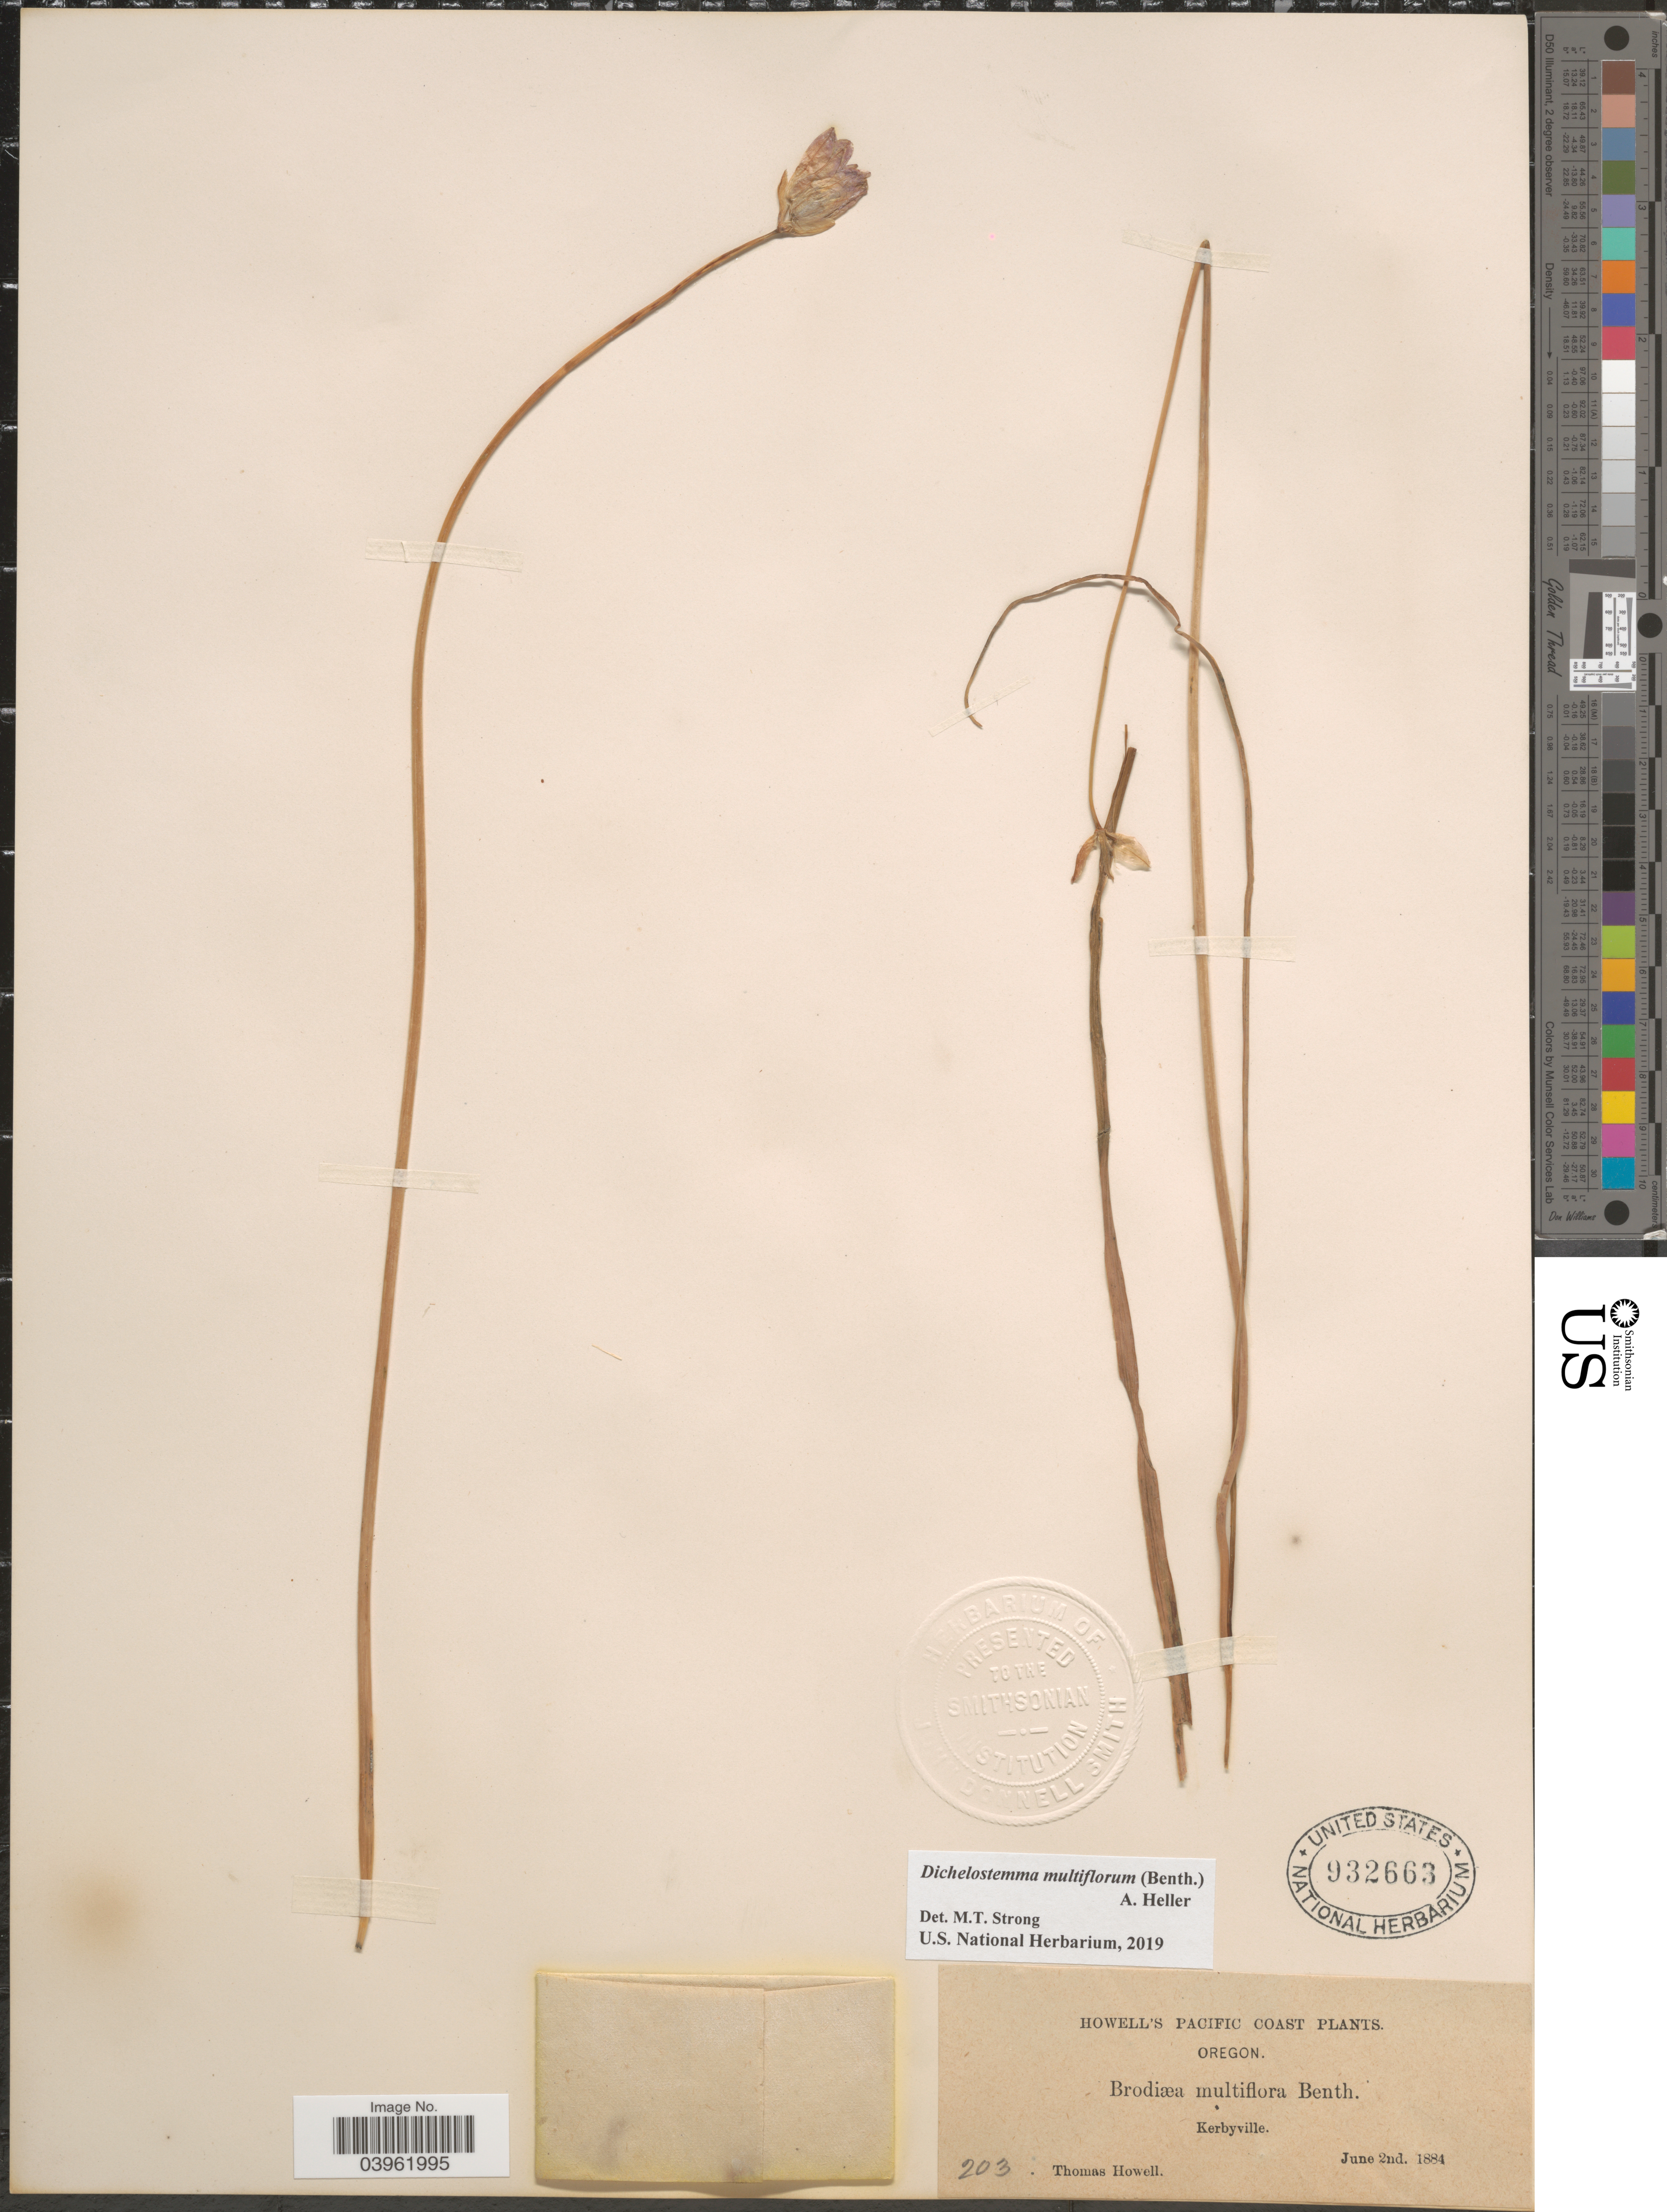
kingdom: Plantae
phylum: Tracheophyta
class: Liliopsida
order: Asparagales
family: Asparagaceae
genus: Dichelostemma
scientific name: Dichelostemma multiflorum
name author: (Benth.) A. Heller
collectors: T. Howell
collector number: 203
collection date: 1884-06-02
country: United States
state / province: Oregon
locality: Pacific Coast. Kerbyville.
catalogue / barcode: US 932663